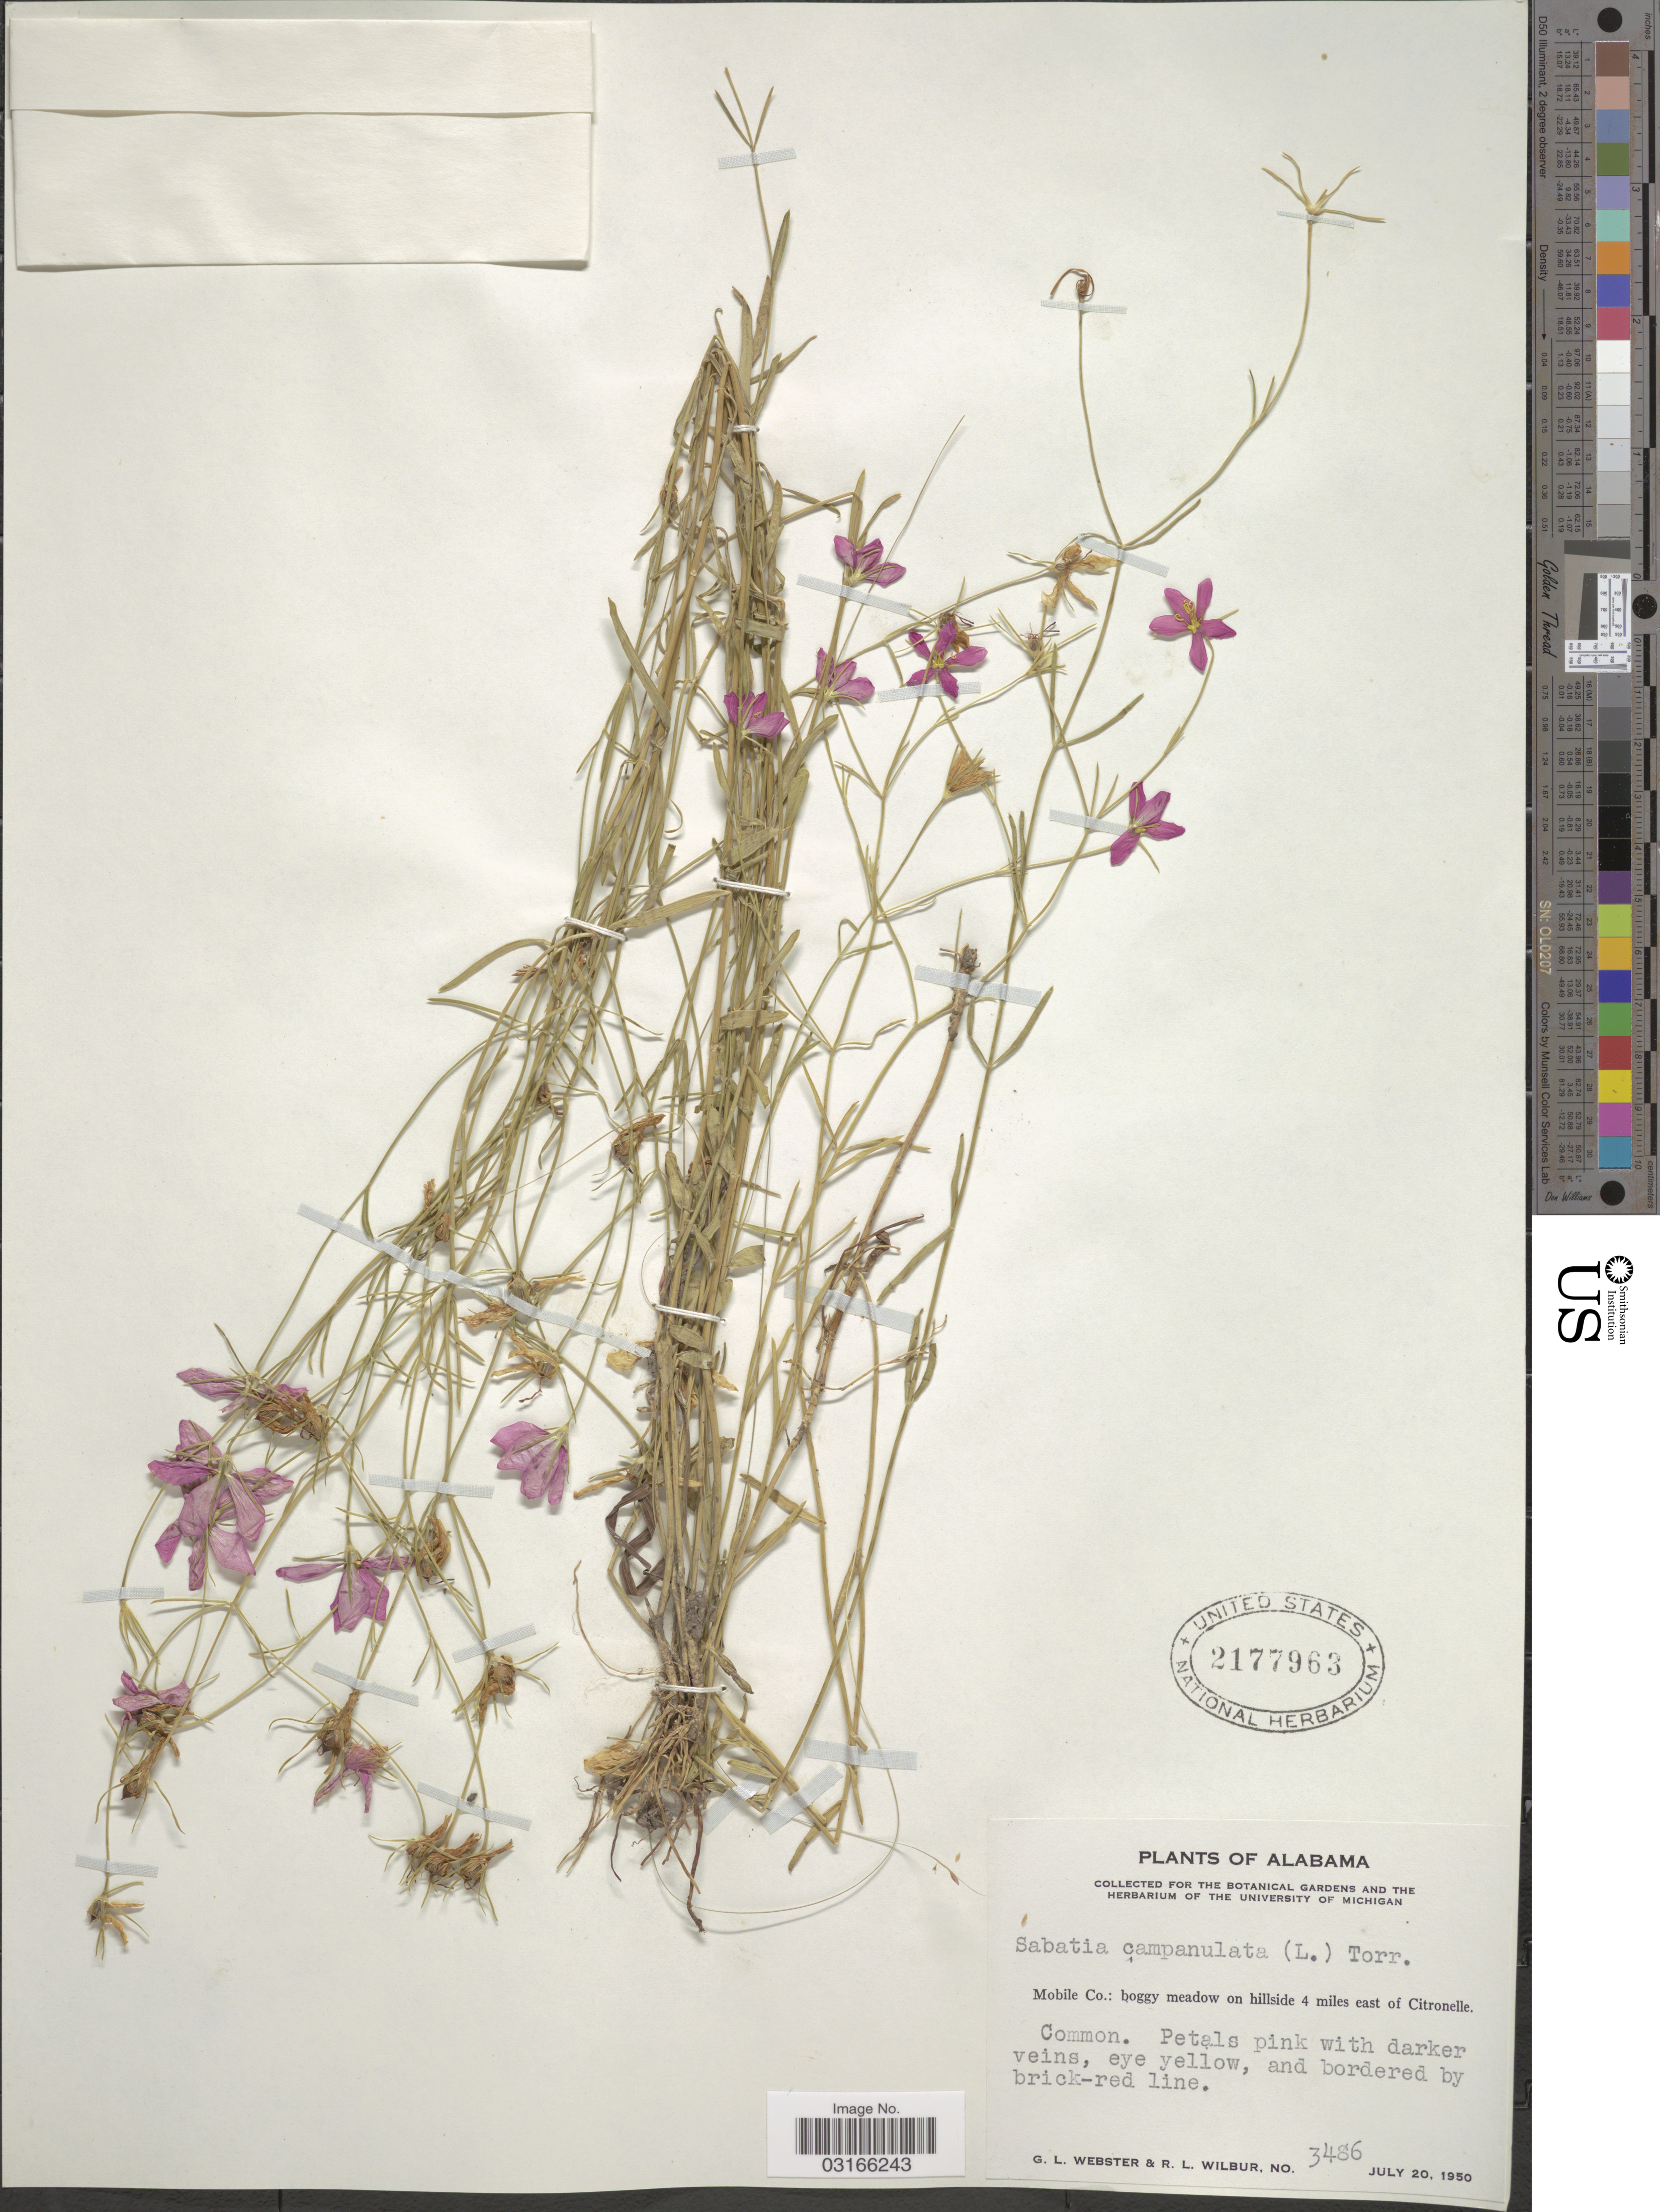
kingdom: Plantae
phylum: Tracheophyta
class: Magnoliopsida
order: Gentianales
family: Gentianaceae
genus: Sabatia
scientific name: Sabatia campanulata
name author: (L.) Torr.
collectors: G. L. Webster & R. L. Wilbur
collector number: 3486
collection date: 1950-07-20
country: United States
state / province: Alabama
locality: Mobile Co.: boggy meadow on hillside 4 miles east of Citronelle.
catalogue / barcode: US 2177963